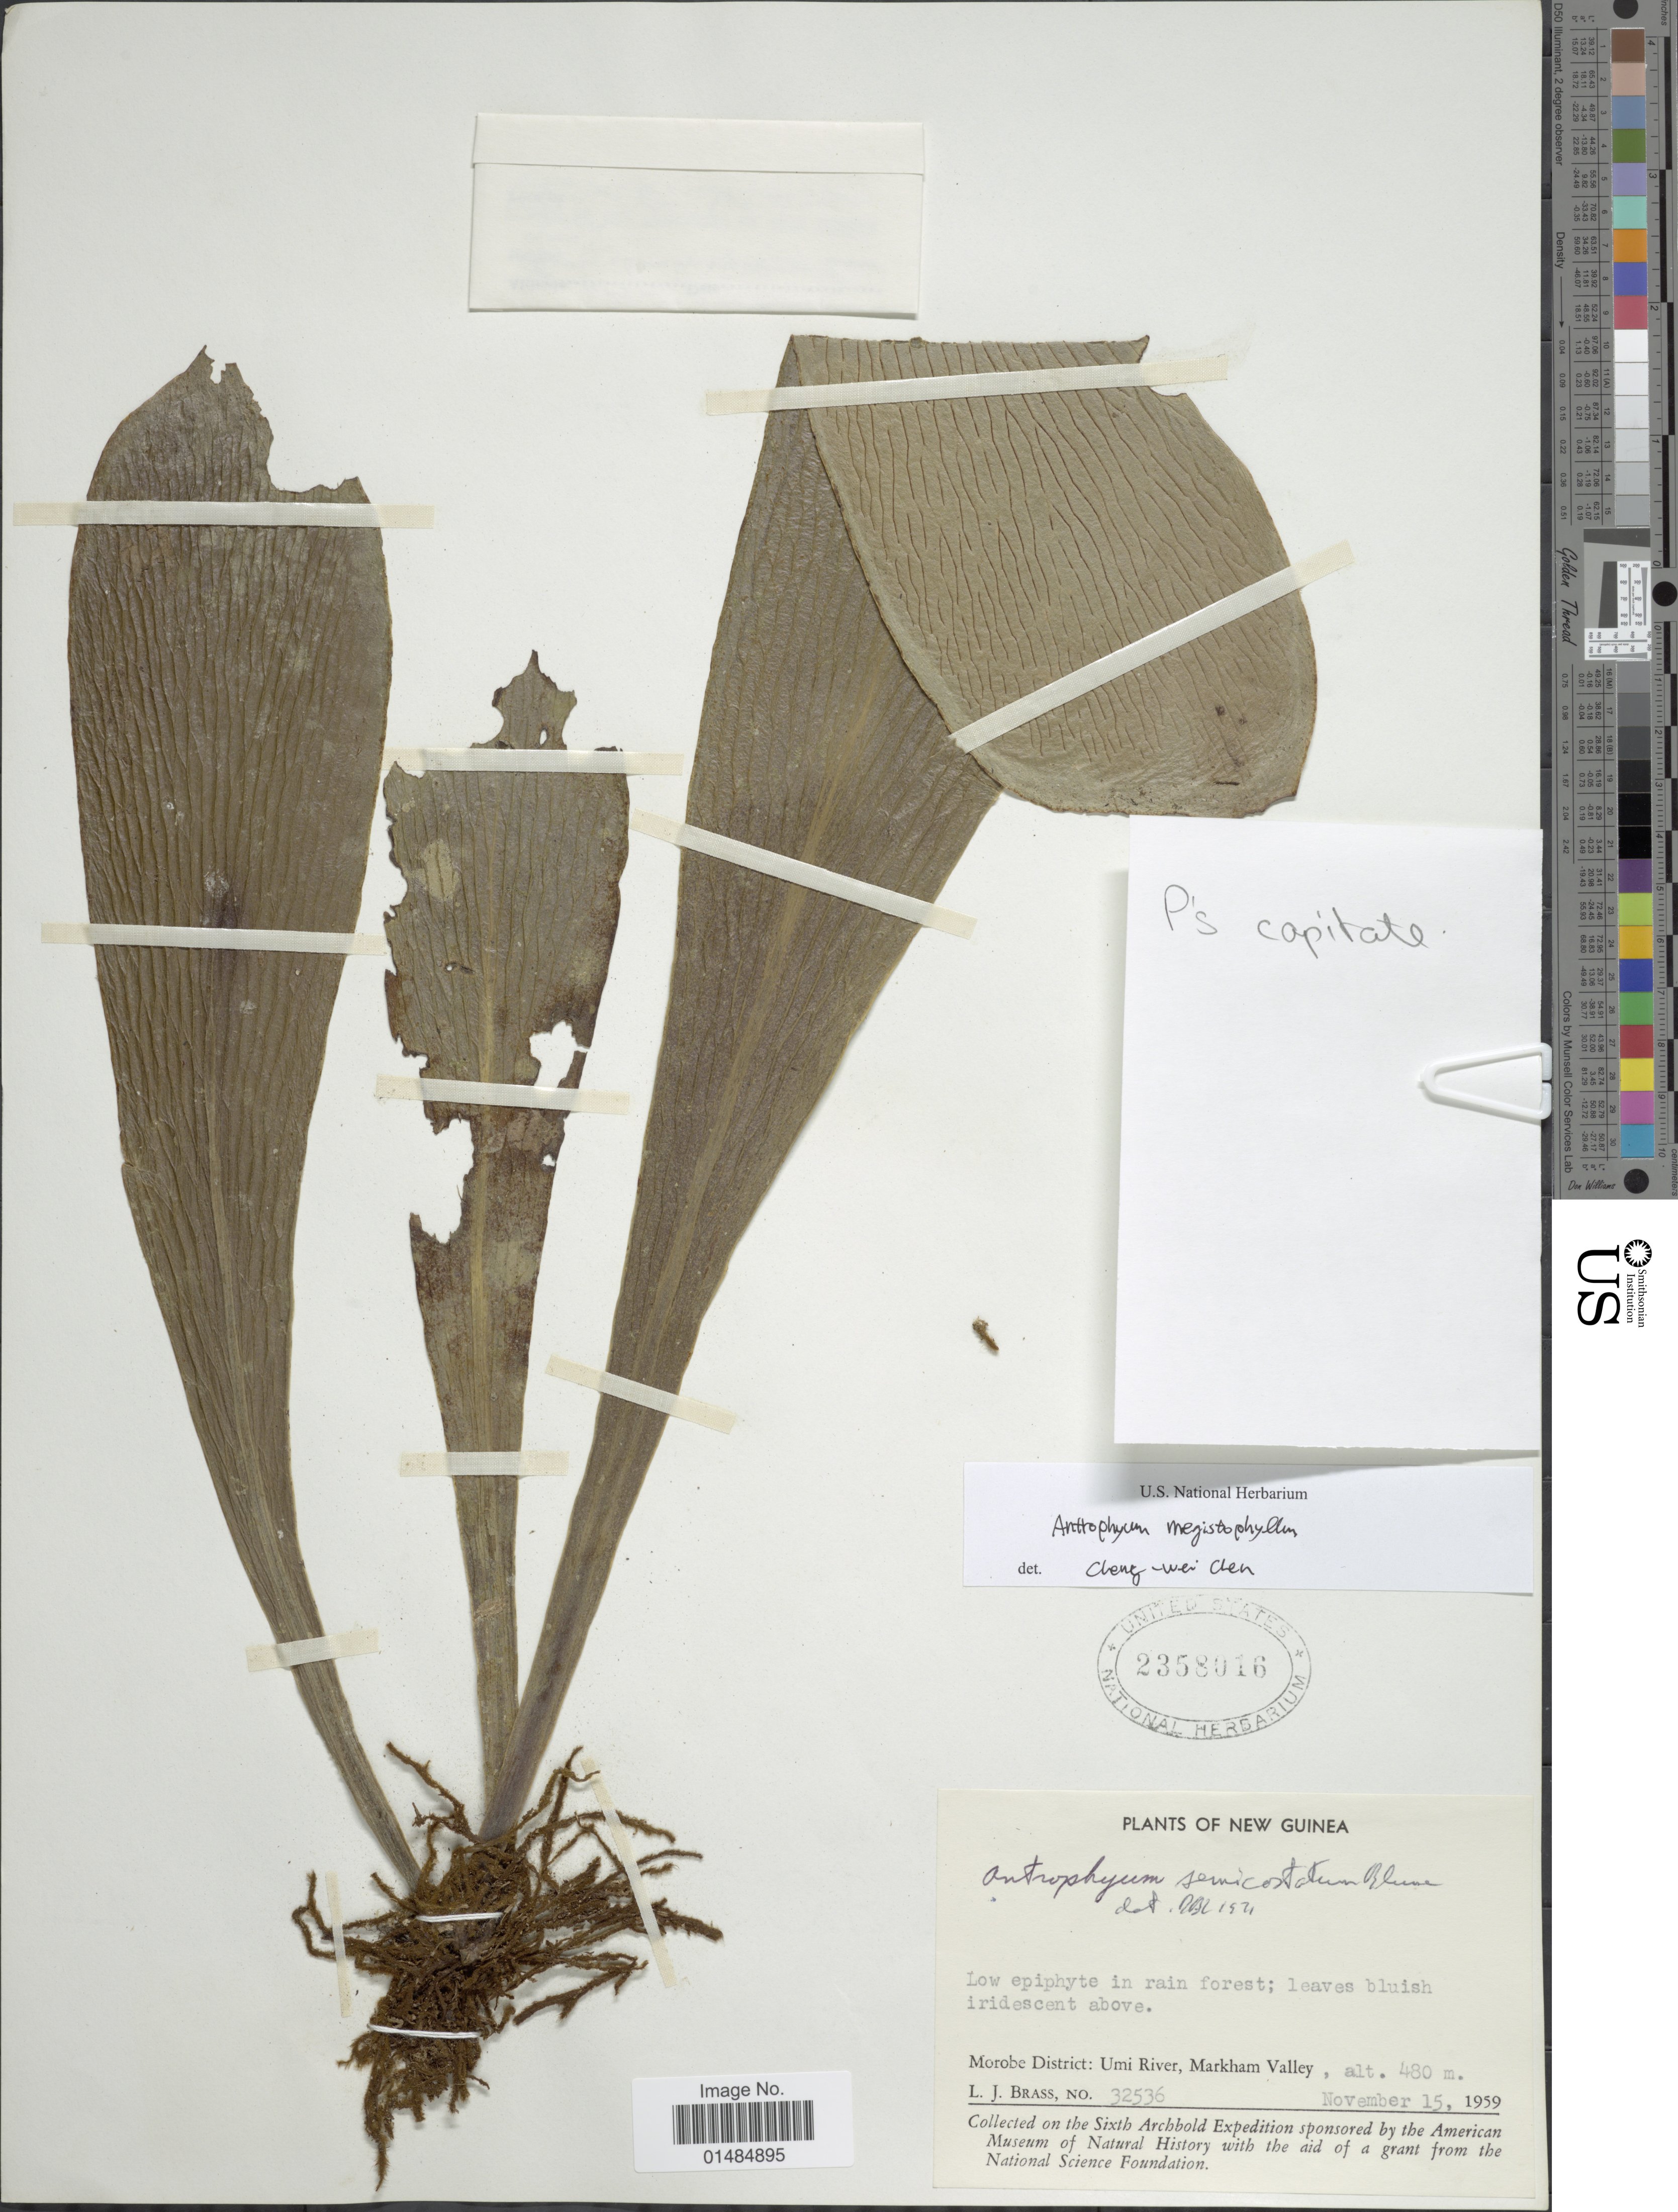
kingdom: Plantae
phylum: Tracheophyta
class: Polypodiopsida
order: Polypodiales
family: Pteridaceae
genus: Antrophyum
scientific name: Antrophyum megistophyllum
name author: Copel.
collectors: L. J. Brass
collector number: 32536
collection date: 1959-11-15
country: Papua New Guinea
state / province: Morobe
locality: Morobe District: Umi River, Markham Valley, New Guinea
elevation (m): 480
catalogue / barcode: US 2358016